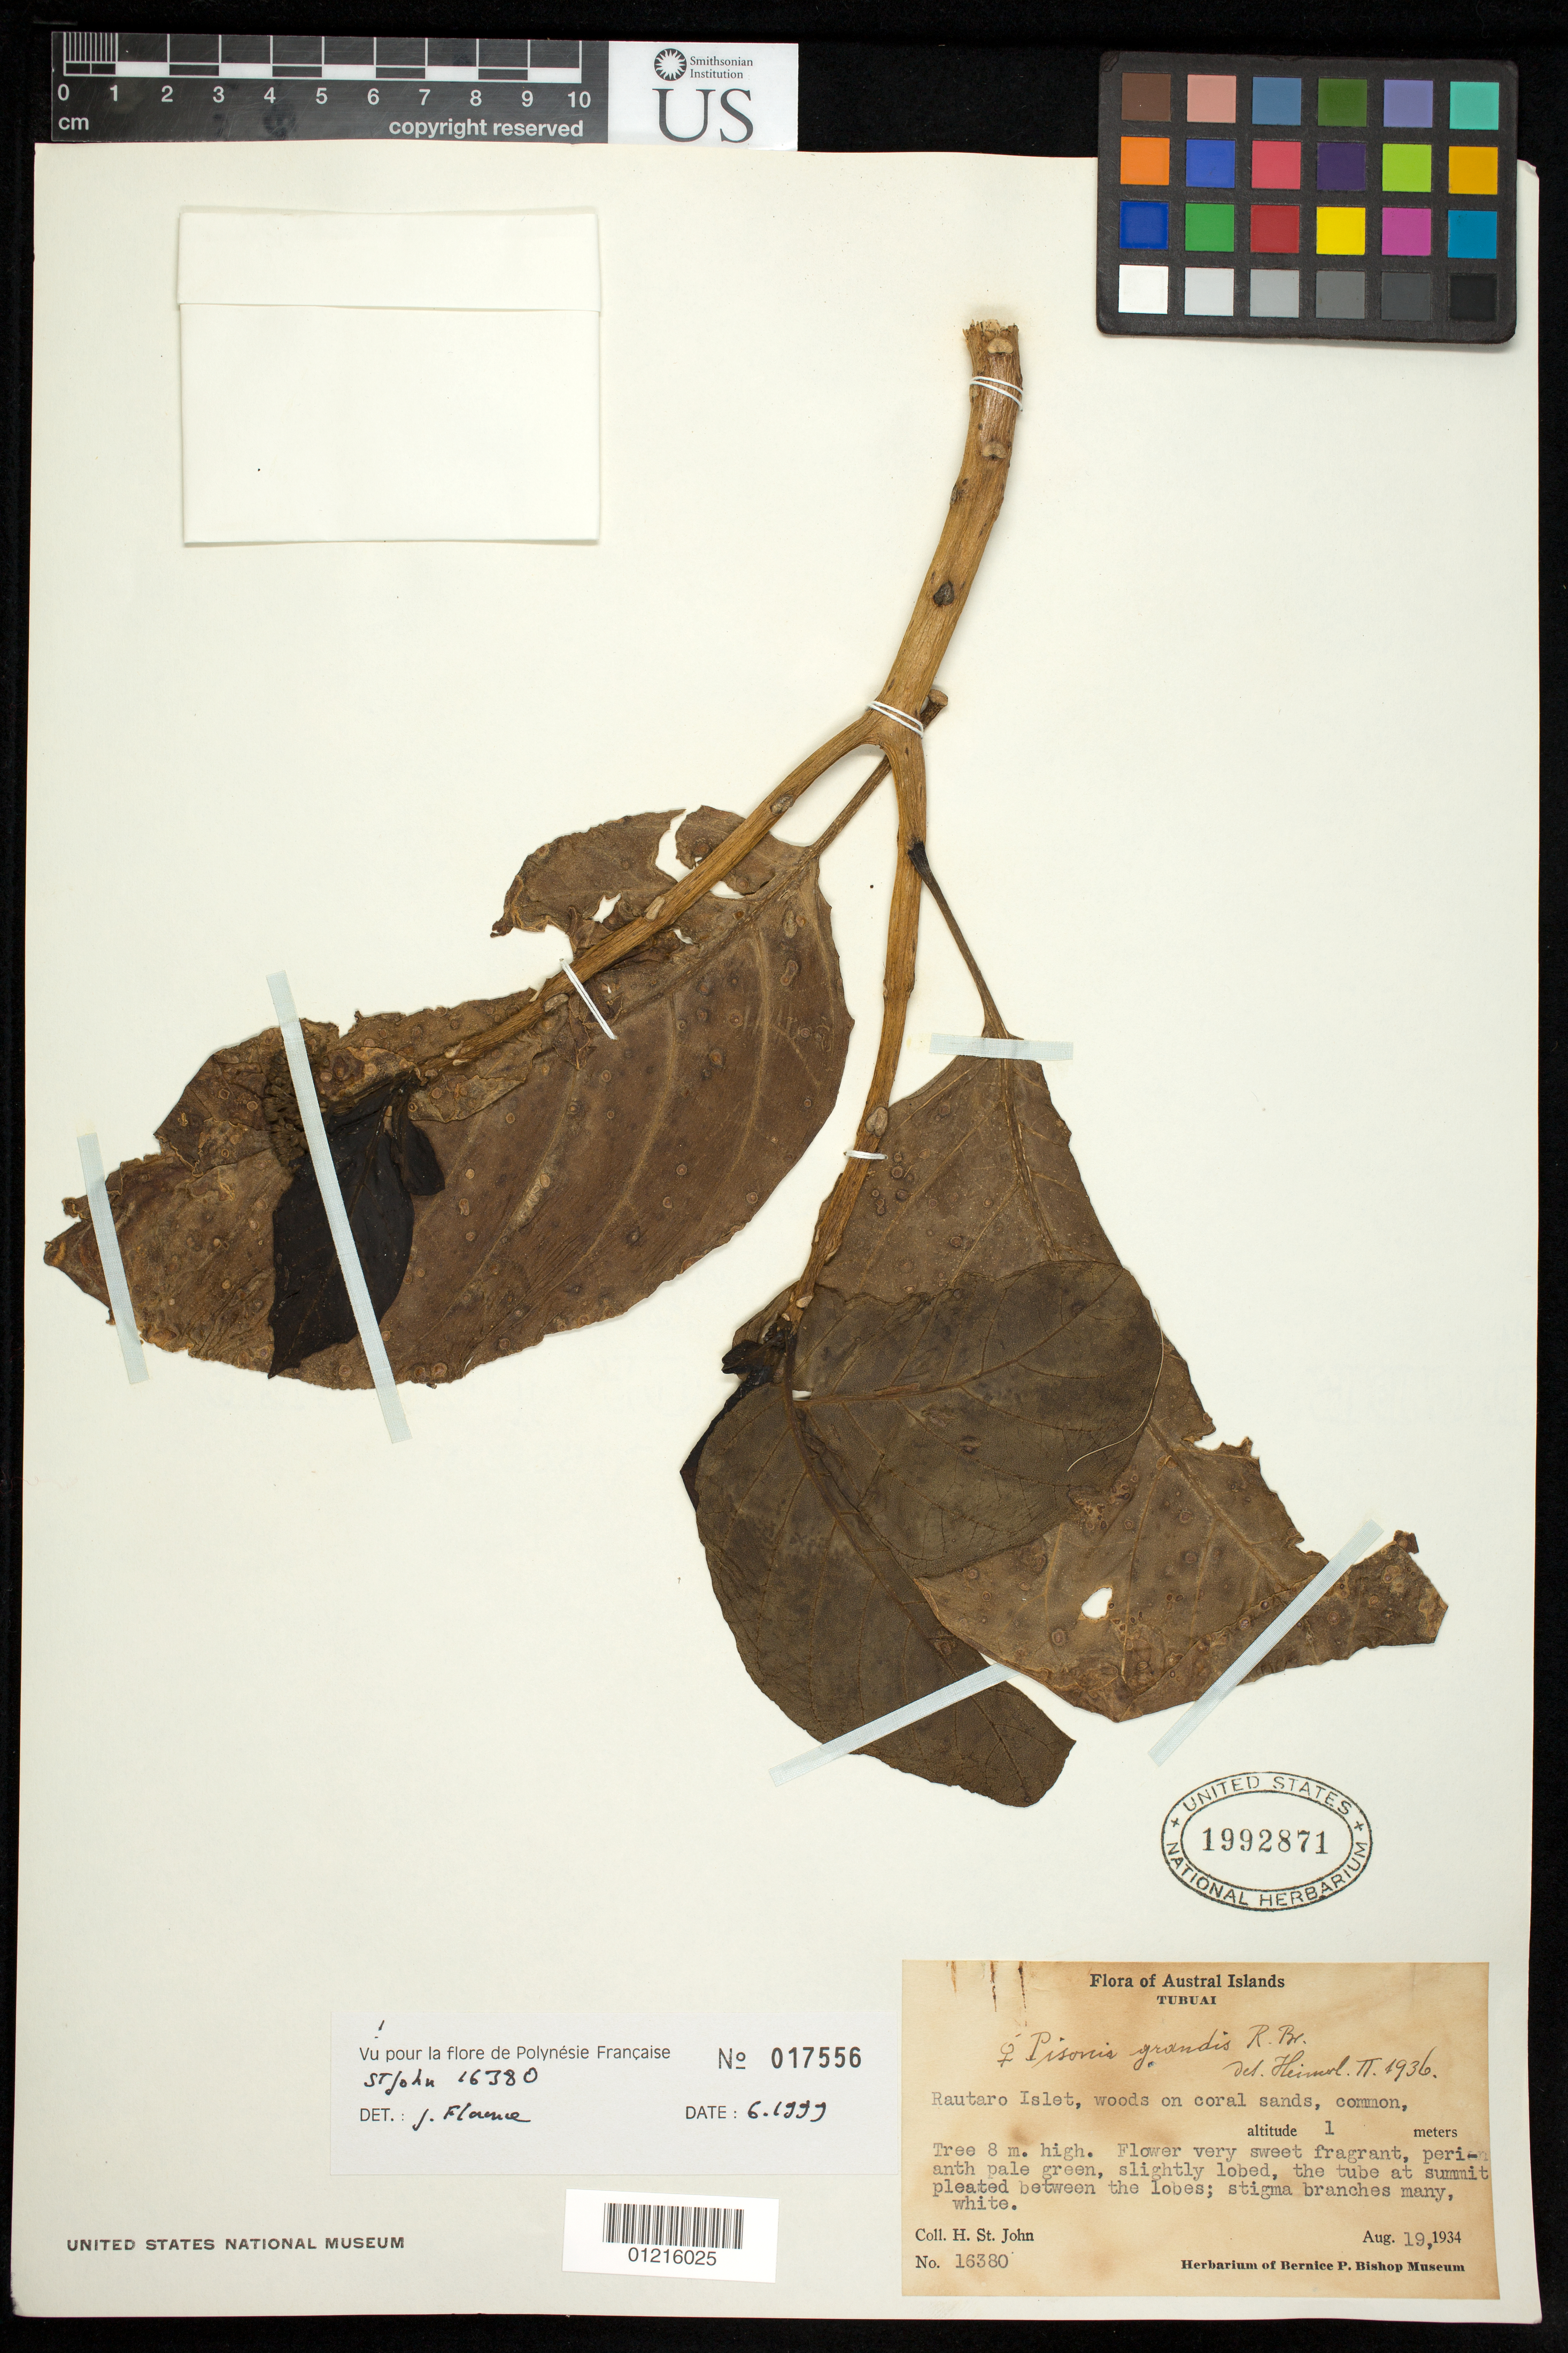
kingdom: Plantae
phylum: Tracheophyta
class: Magnoliopsida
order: Caryophyllales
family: Nyctaginaceae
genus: Pisonia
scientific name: Pisonia grandis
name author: R. Br.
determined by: Florence, J.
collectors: H. St. John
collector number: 16380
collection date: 1934-08-19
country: French Polynesia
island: Tubuai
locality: Rautaro Islet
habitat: Woods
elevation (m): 1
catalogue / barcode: US 1992871